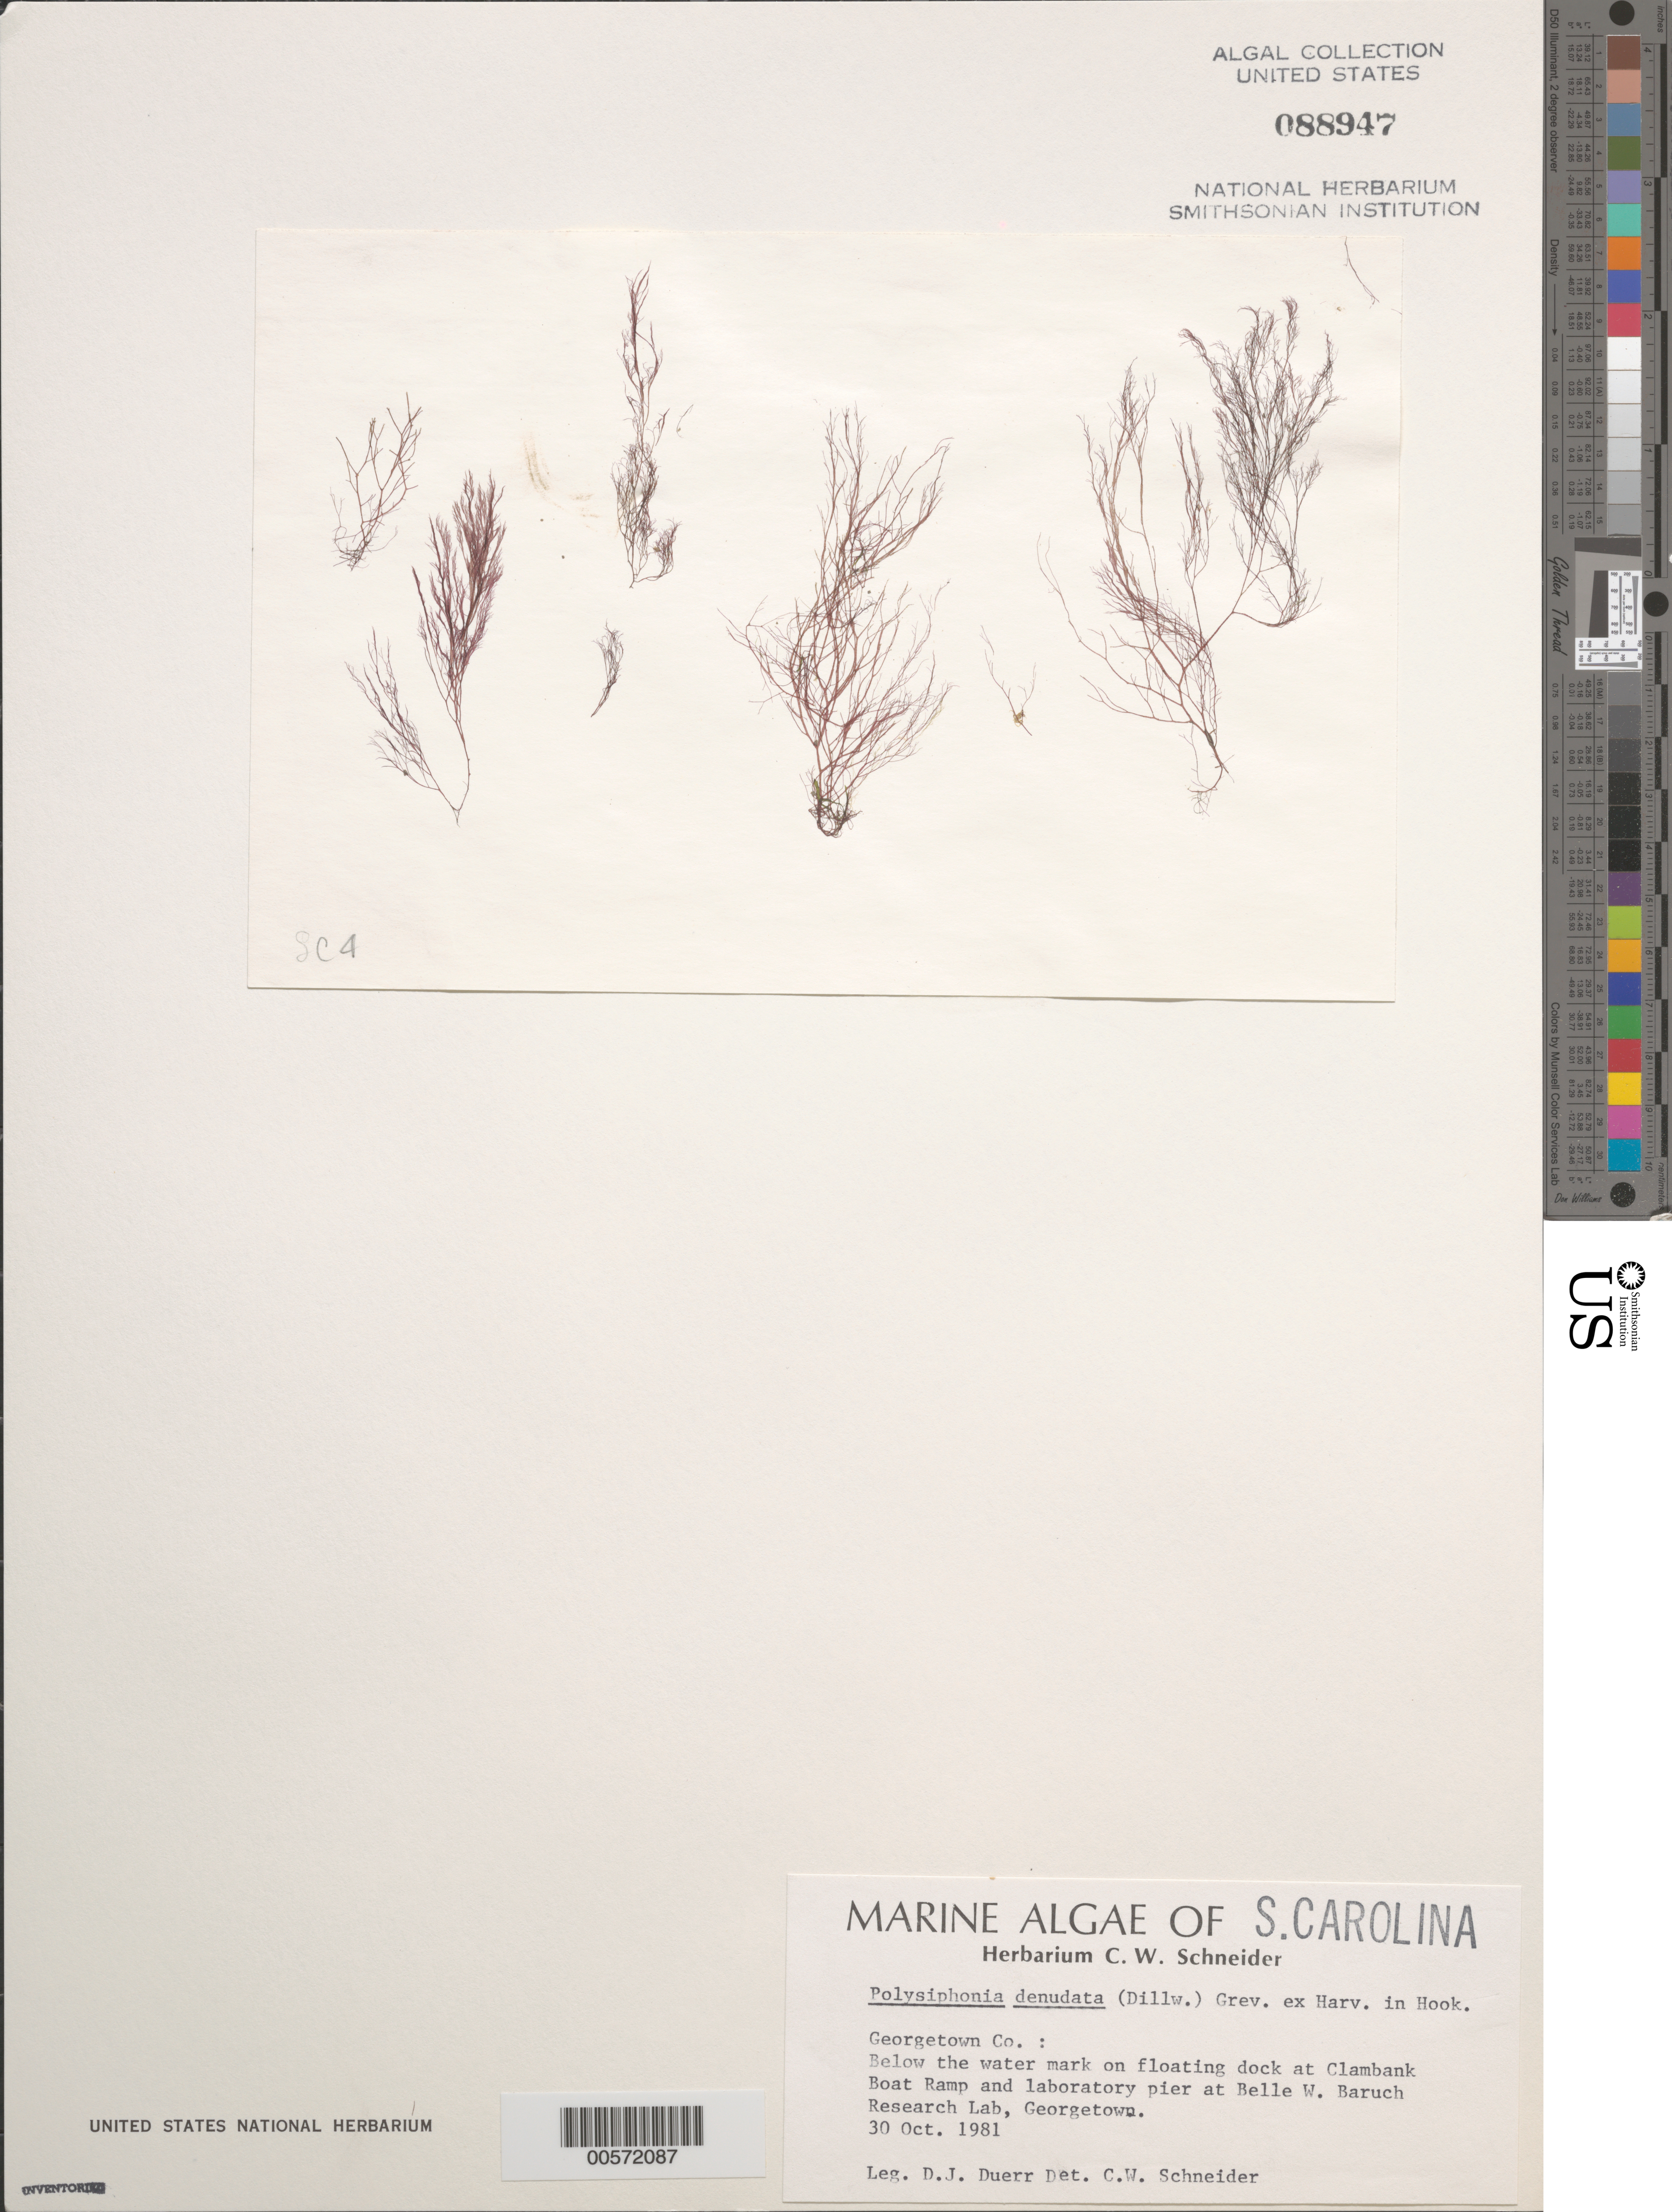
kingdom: Plantae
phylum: Rhodophyta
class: Florideophyceae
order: Ceramiales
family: Rhodomelaceae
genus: Carradoriella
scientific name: Carradoriella denudata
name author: (Dillwyn) Savoie & G.W. Saunders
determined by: Algae name updating Project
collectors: D. Duerr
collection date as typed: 30 Oct 1981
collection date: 1981-10-30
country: United States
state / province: South Carolina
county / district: Georgetown County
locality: Georgetown, Belle W. Baruch Research Laboratory, Clambank boat ramp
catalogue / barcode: US 88947